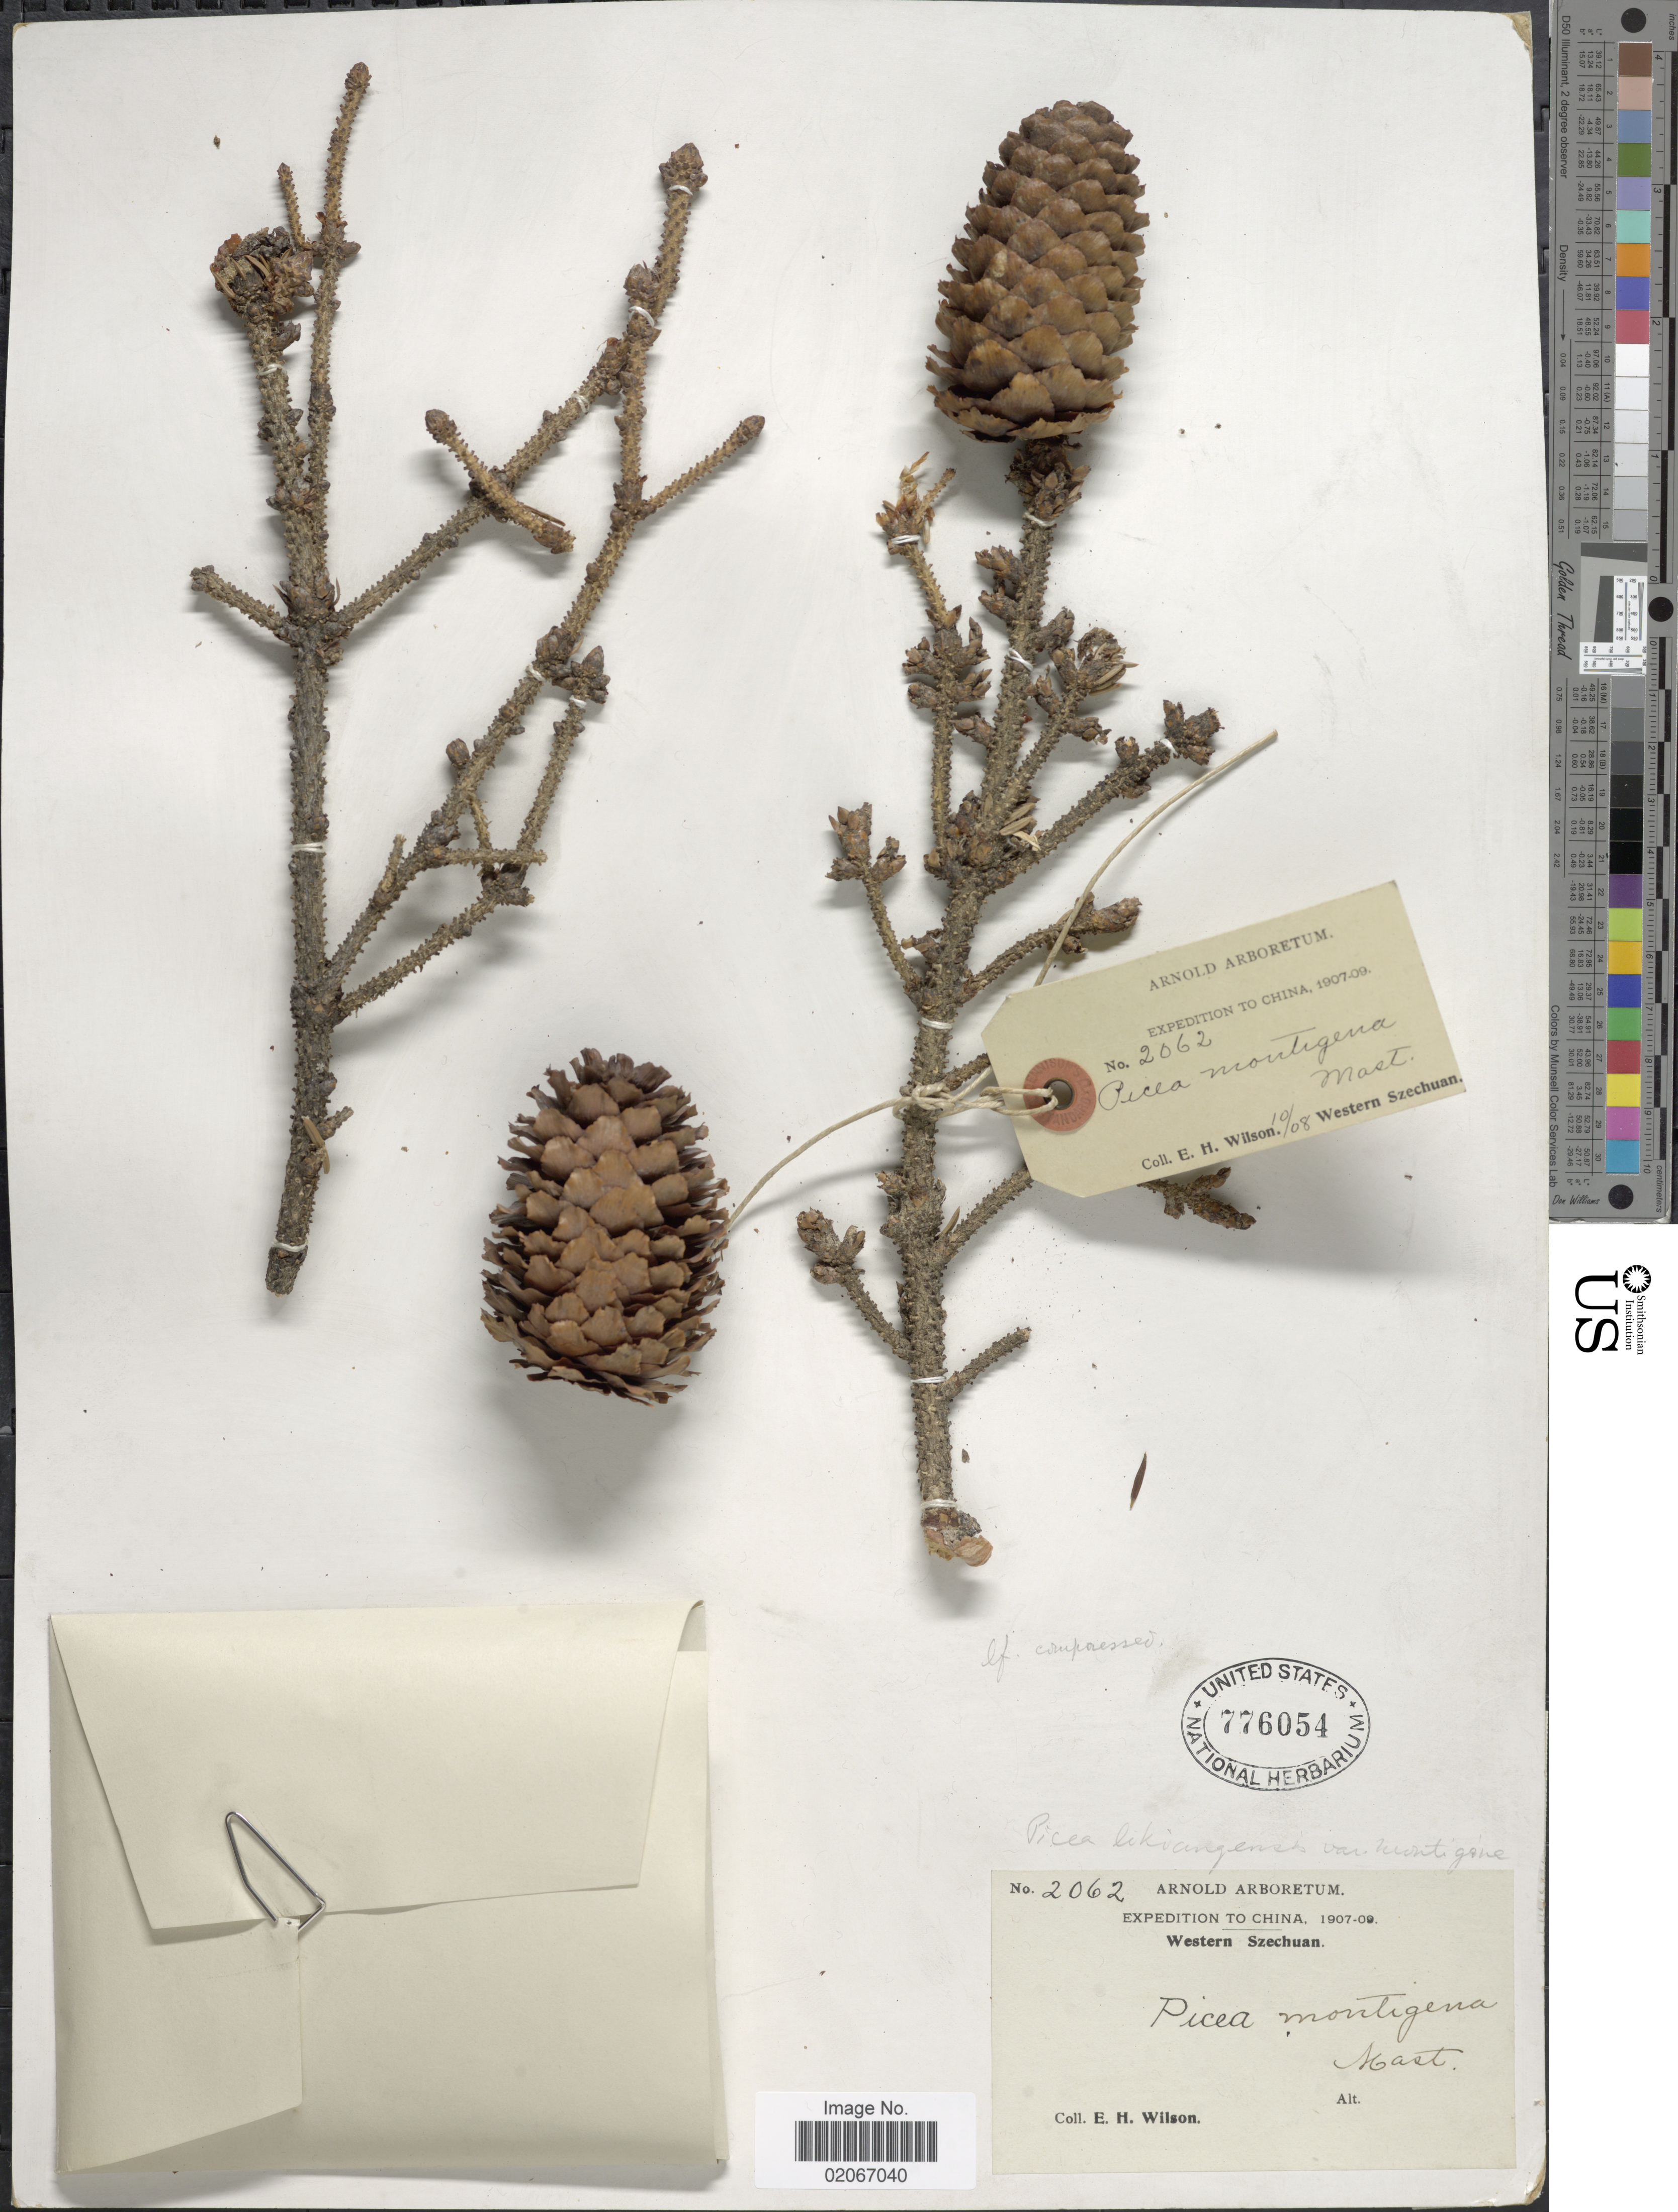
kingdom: Plantae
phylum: Tracheophyta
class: Pinopsida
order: Pinales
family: Pinaceae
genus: Picea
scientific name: Picea likiangensis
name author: (Franch.) E. Pritz.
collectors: E. Wilson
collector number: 2062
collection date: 1908-10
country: China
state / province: Sichuan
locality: Western Szechuan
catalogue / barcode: US 776054